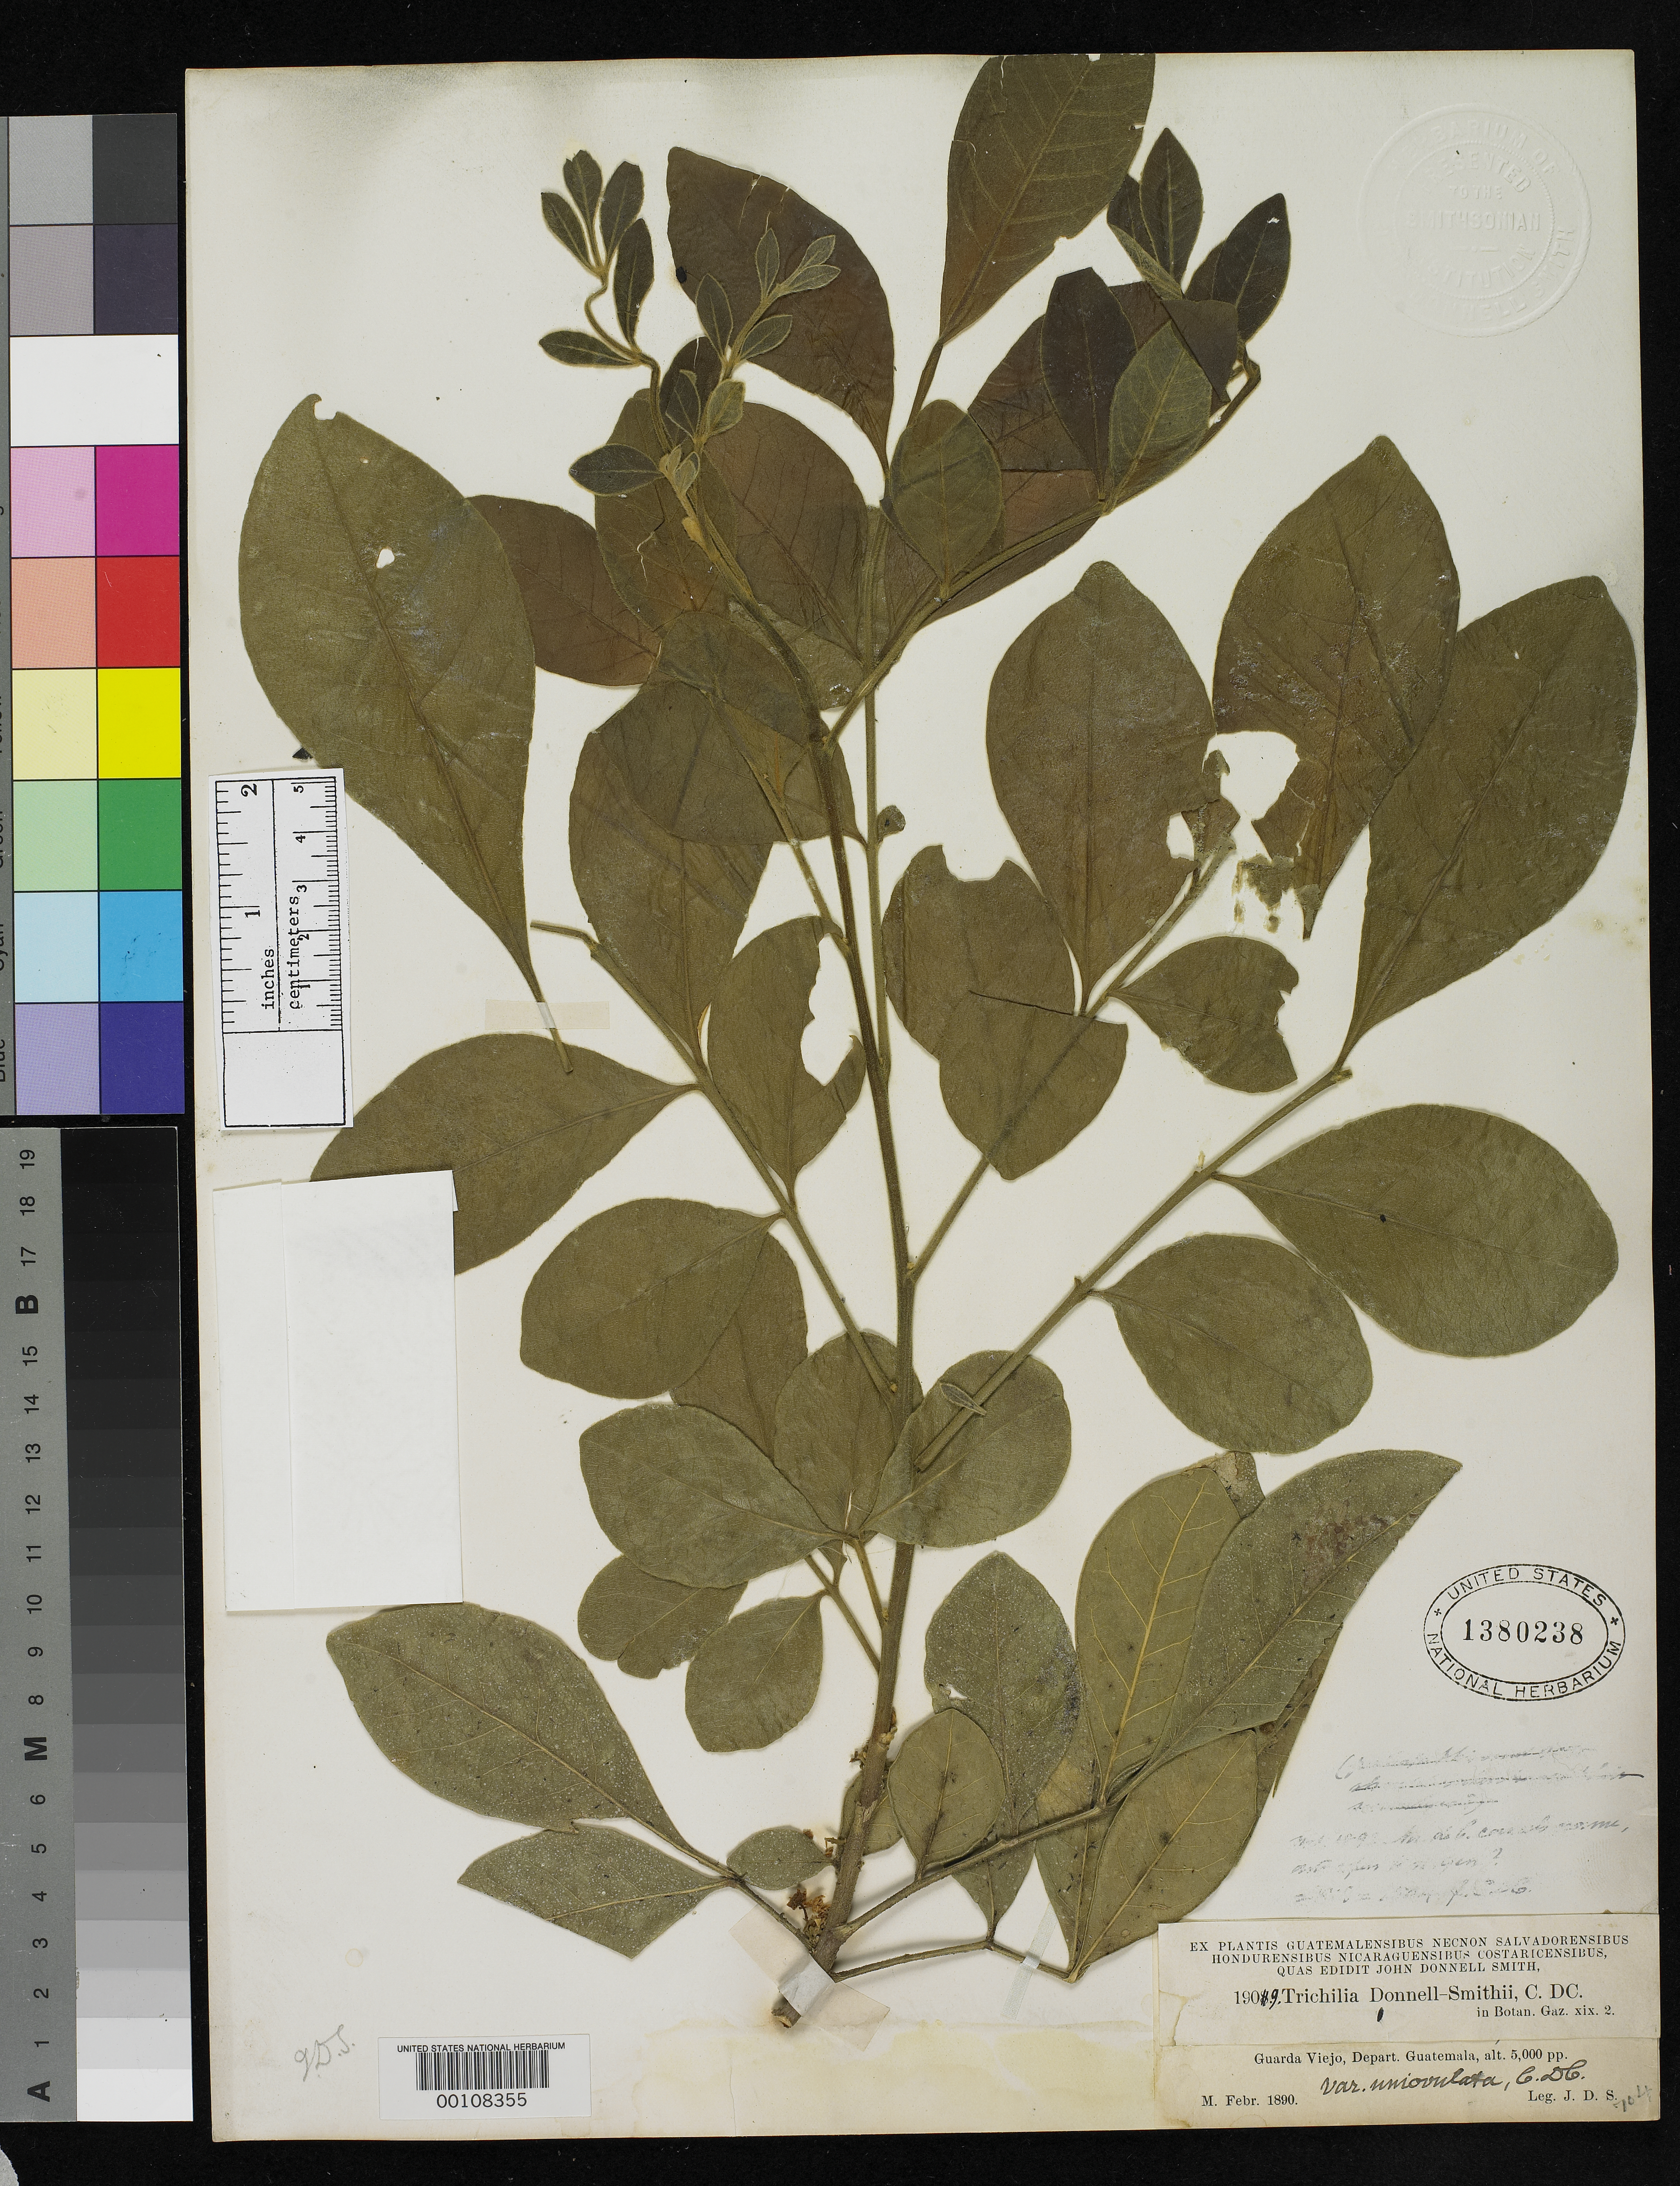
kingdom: Plantae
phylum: Tracheophyta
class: Magnoliopsida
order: Sapindales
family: Meliaceae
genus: Trichilia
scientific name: Trichilia donnell-smithii var. uniovulata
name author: C. DC. ex Donn. Sm.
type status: Isotype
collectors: J. Donnell Smith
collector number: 1909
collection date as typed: Feb 1890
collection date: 1890-02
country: Guatemala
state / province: Guatemala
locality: Guarda Viejo; alt. 5000 ft.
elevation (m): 1524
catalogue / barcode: US 1380238